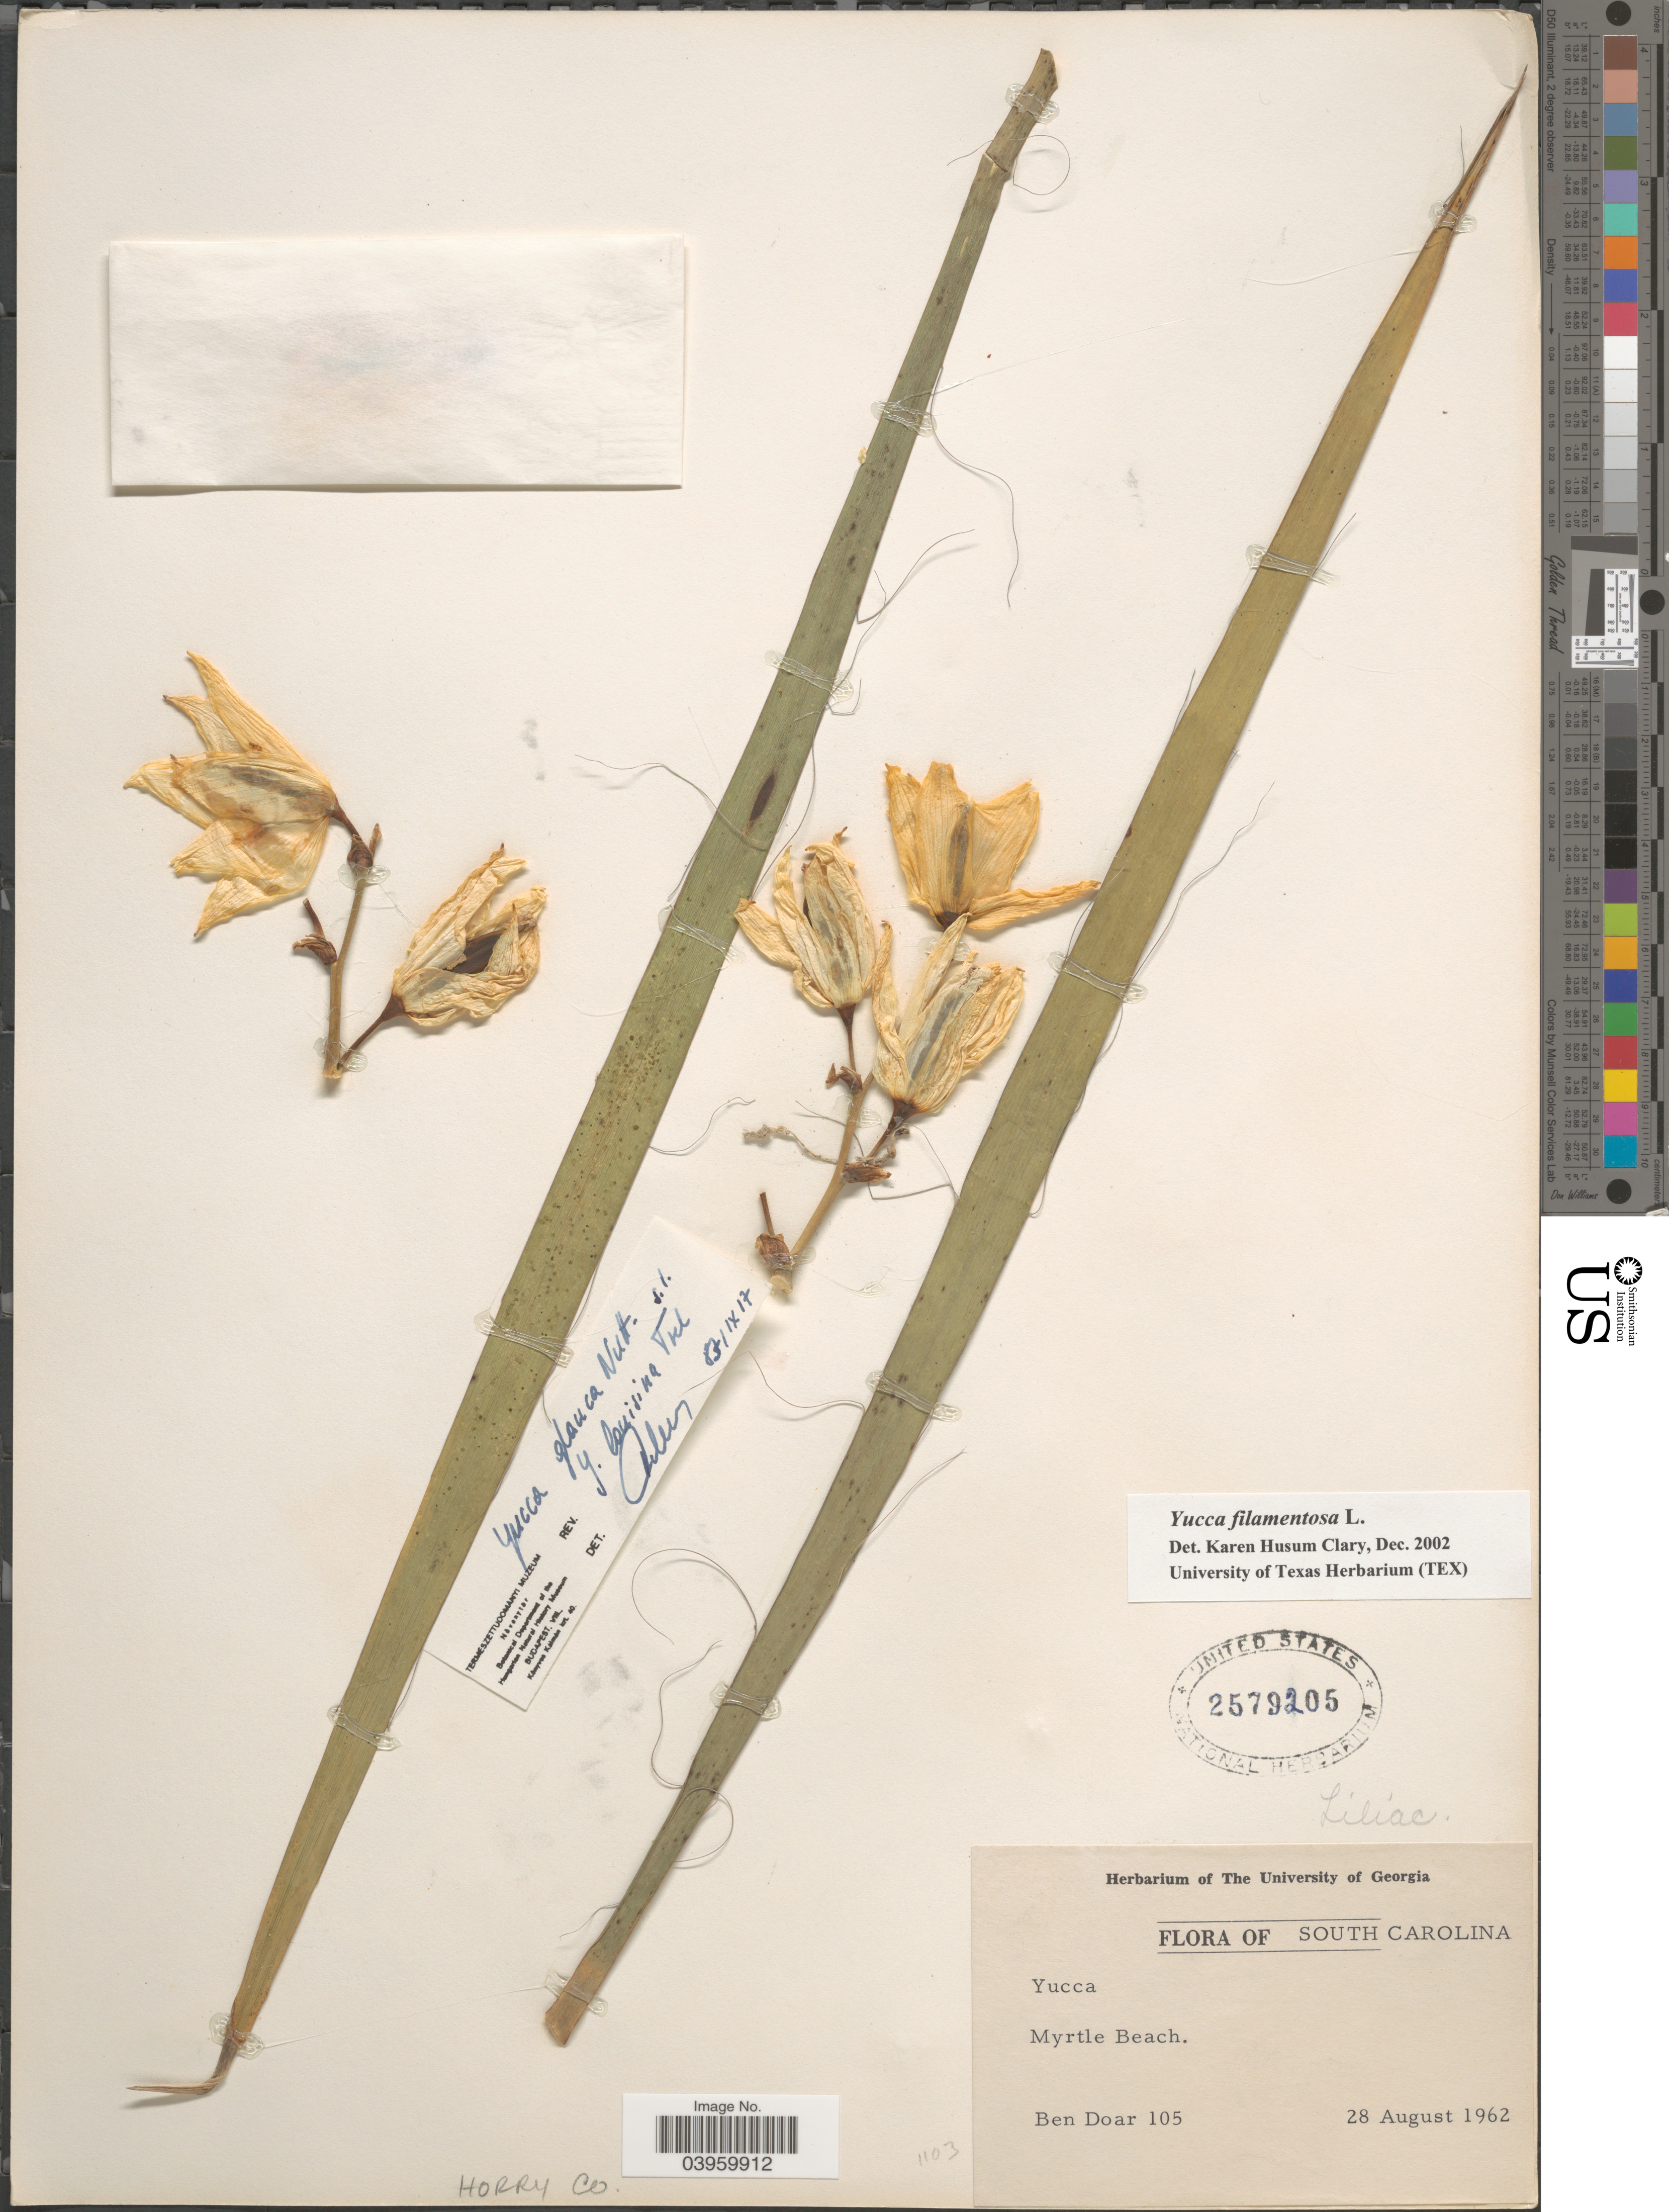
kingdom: Plantae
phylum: Tracheophyta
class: Liliopsida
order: Asparagales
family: Asparagaceae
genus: Yucca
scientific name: Yucca filamentosa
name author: L.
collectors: B. Doar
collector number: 105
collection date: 1962-08-28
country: United States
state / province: South Carolina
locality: Myrtle Beach. Horry Co.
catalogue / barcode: US 2579205